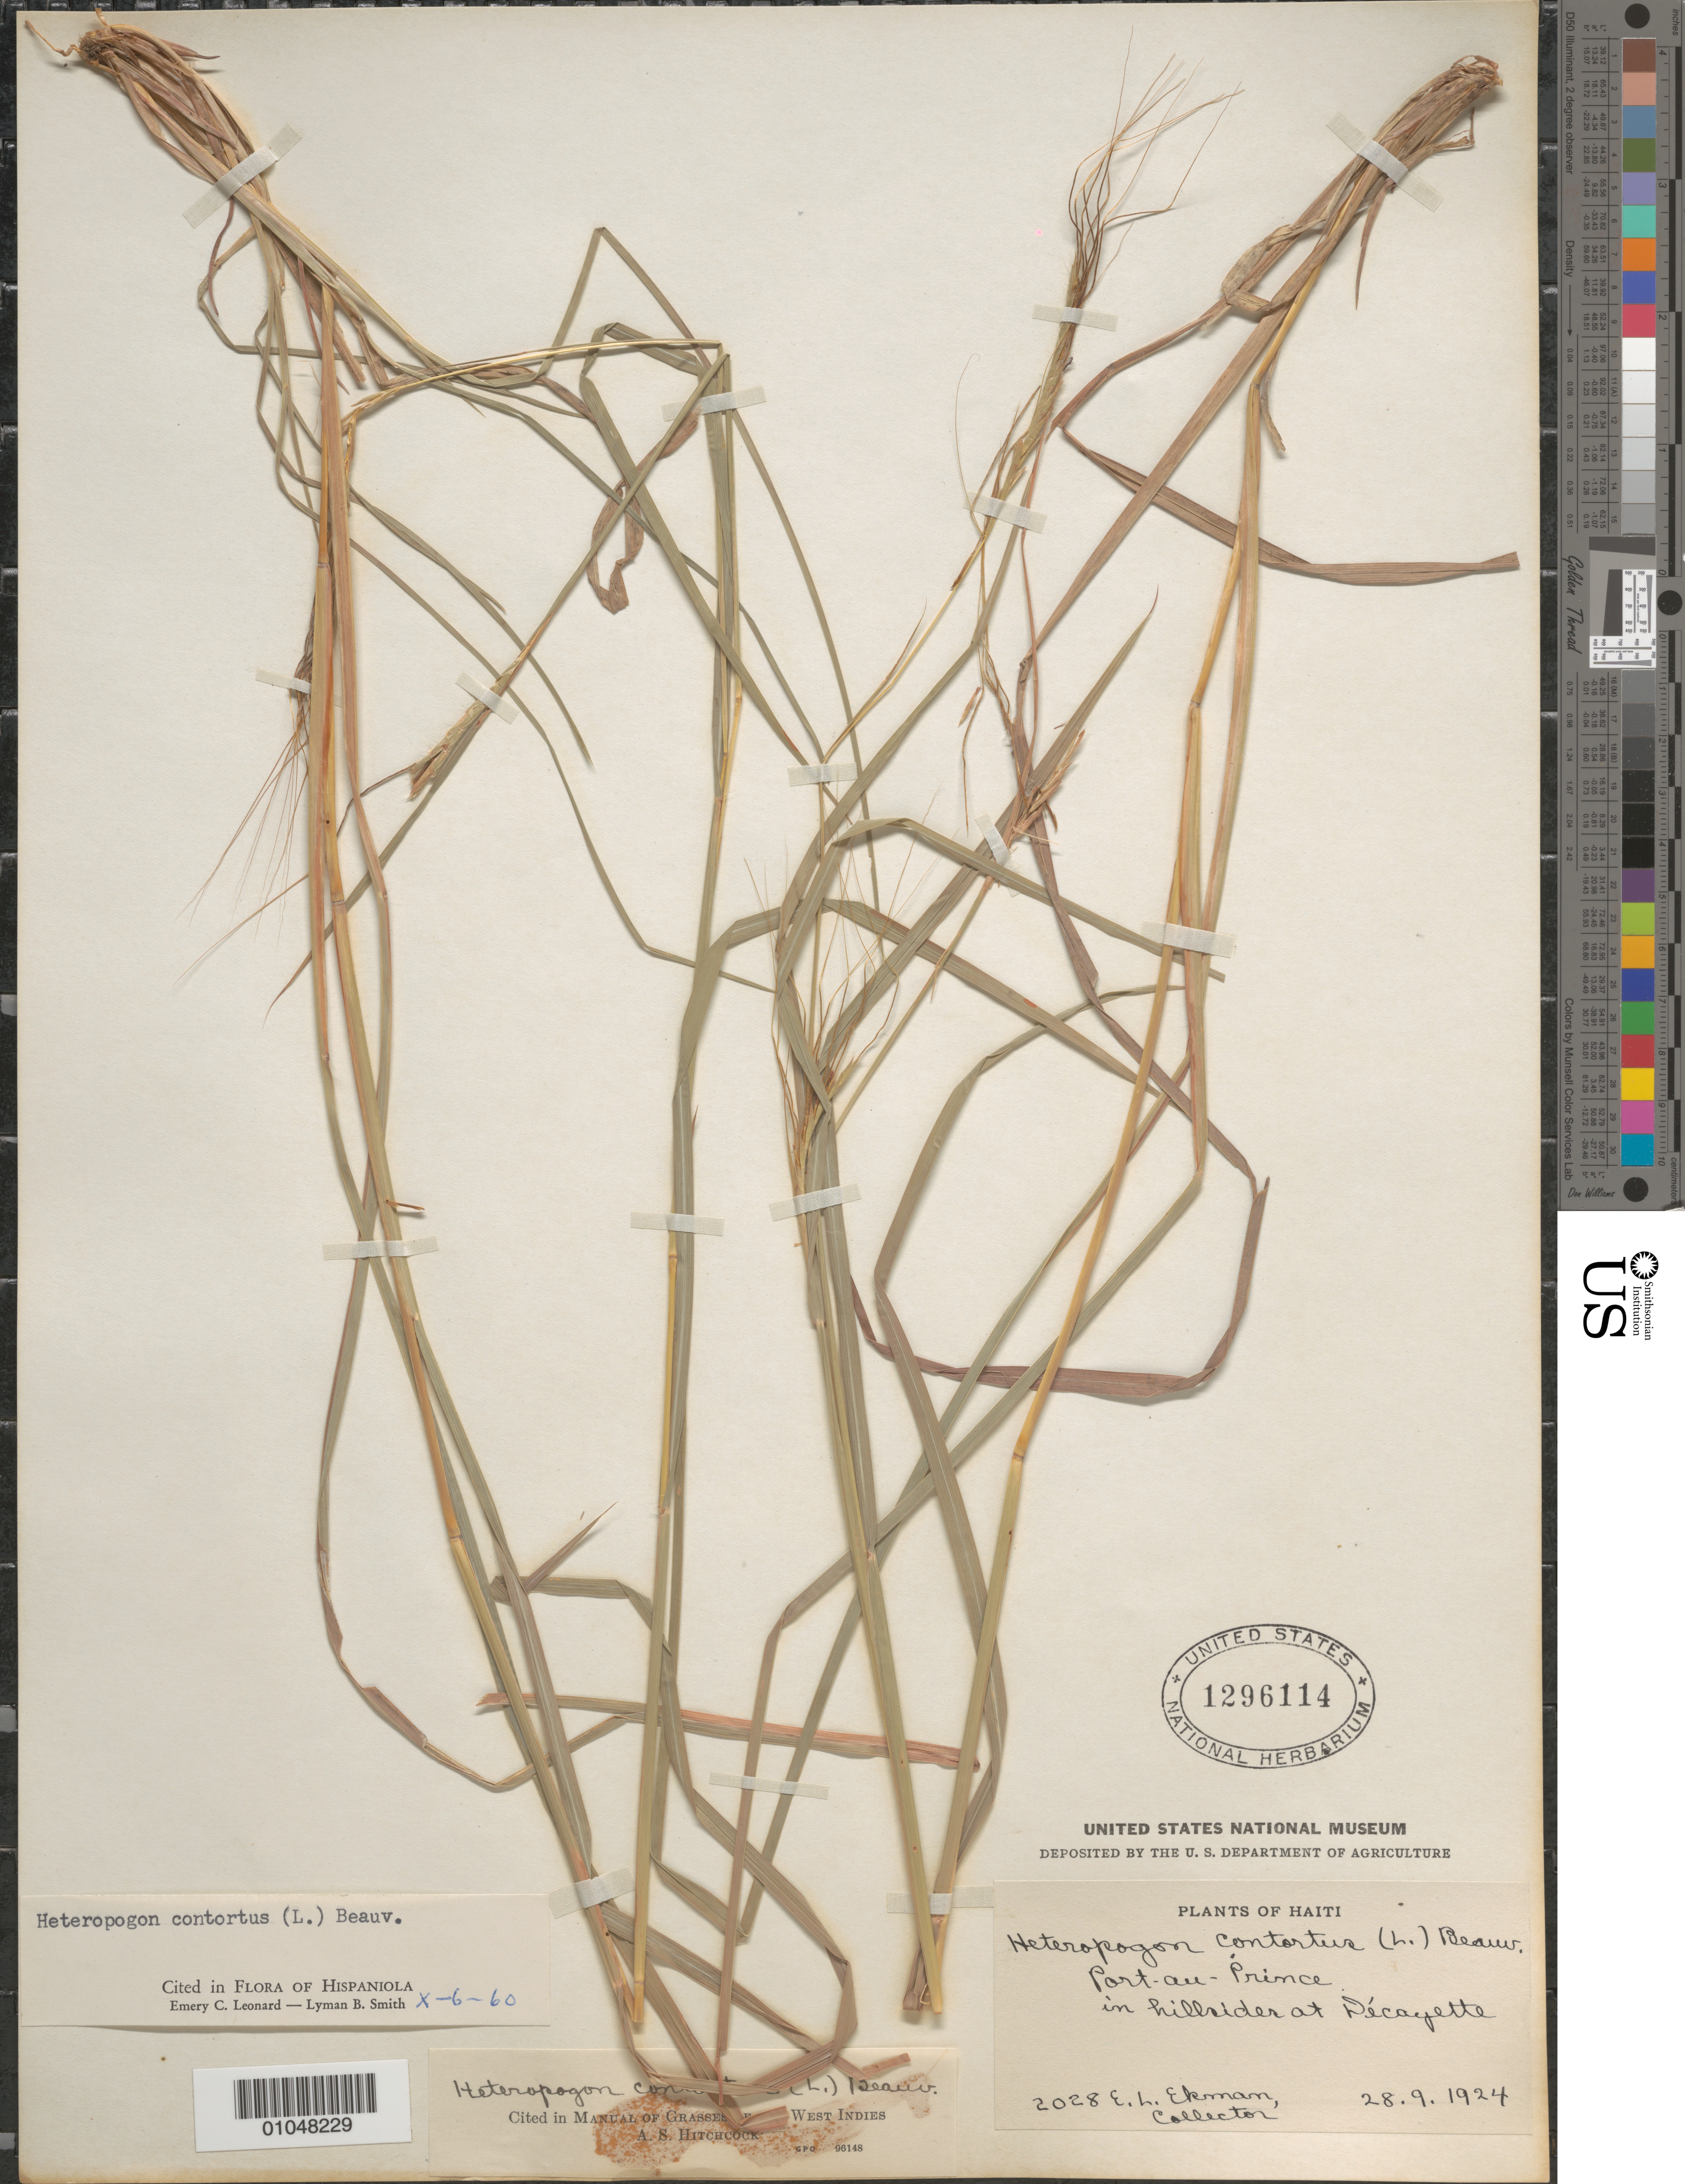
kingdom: Plantae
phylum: Tracheophyta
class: Liliopsida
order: Poales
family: Poaceae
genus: Heteropogon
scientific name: Heteropogon contortus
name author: (L.) P. Beauv. ex Roem. & Schult.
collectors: E. L. Ekman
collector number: H 2028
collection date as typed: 28 Sep 1924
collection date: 1924-09-28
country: Haiti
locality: Port-au-Prince in hillsides at Decayette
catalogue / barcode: US 1296114